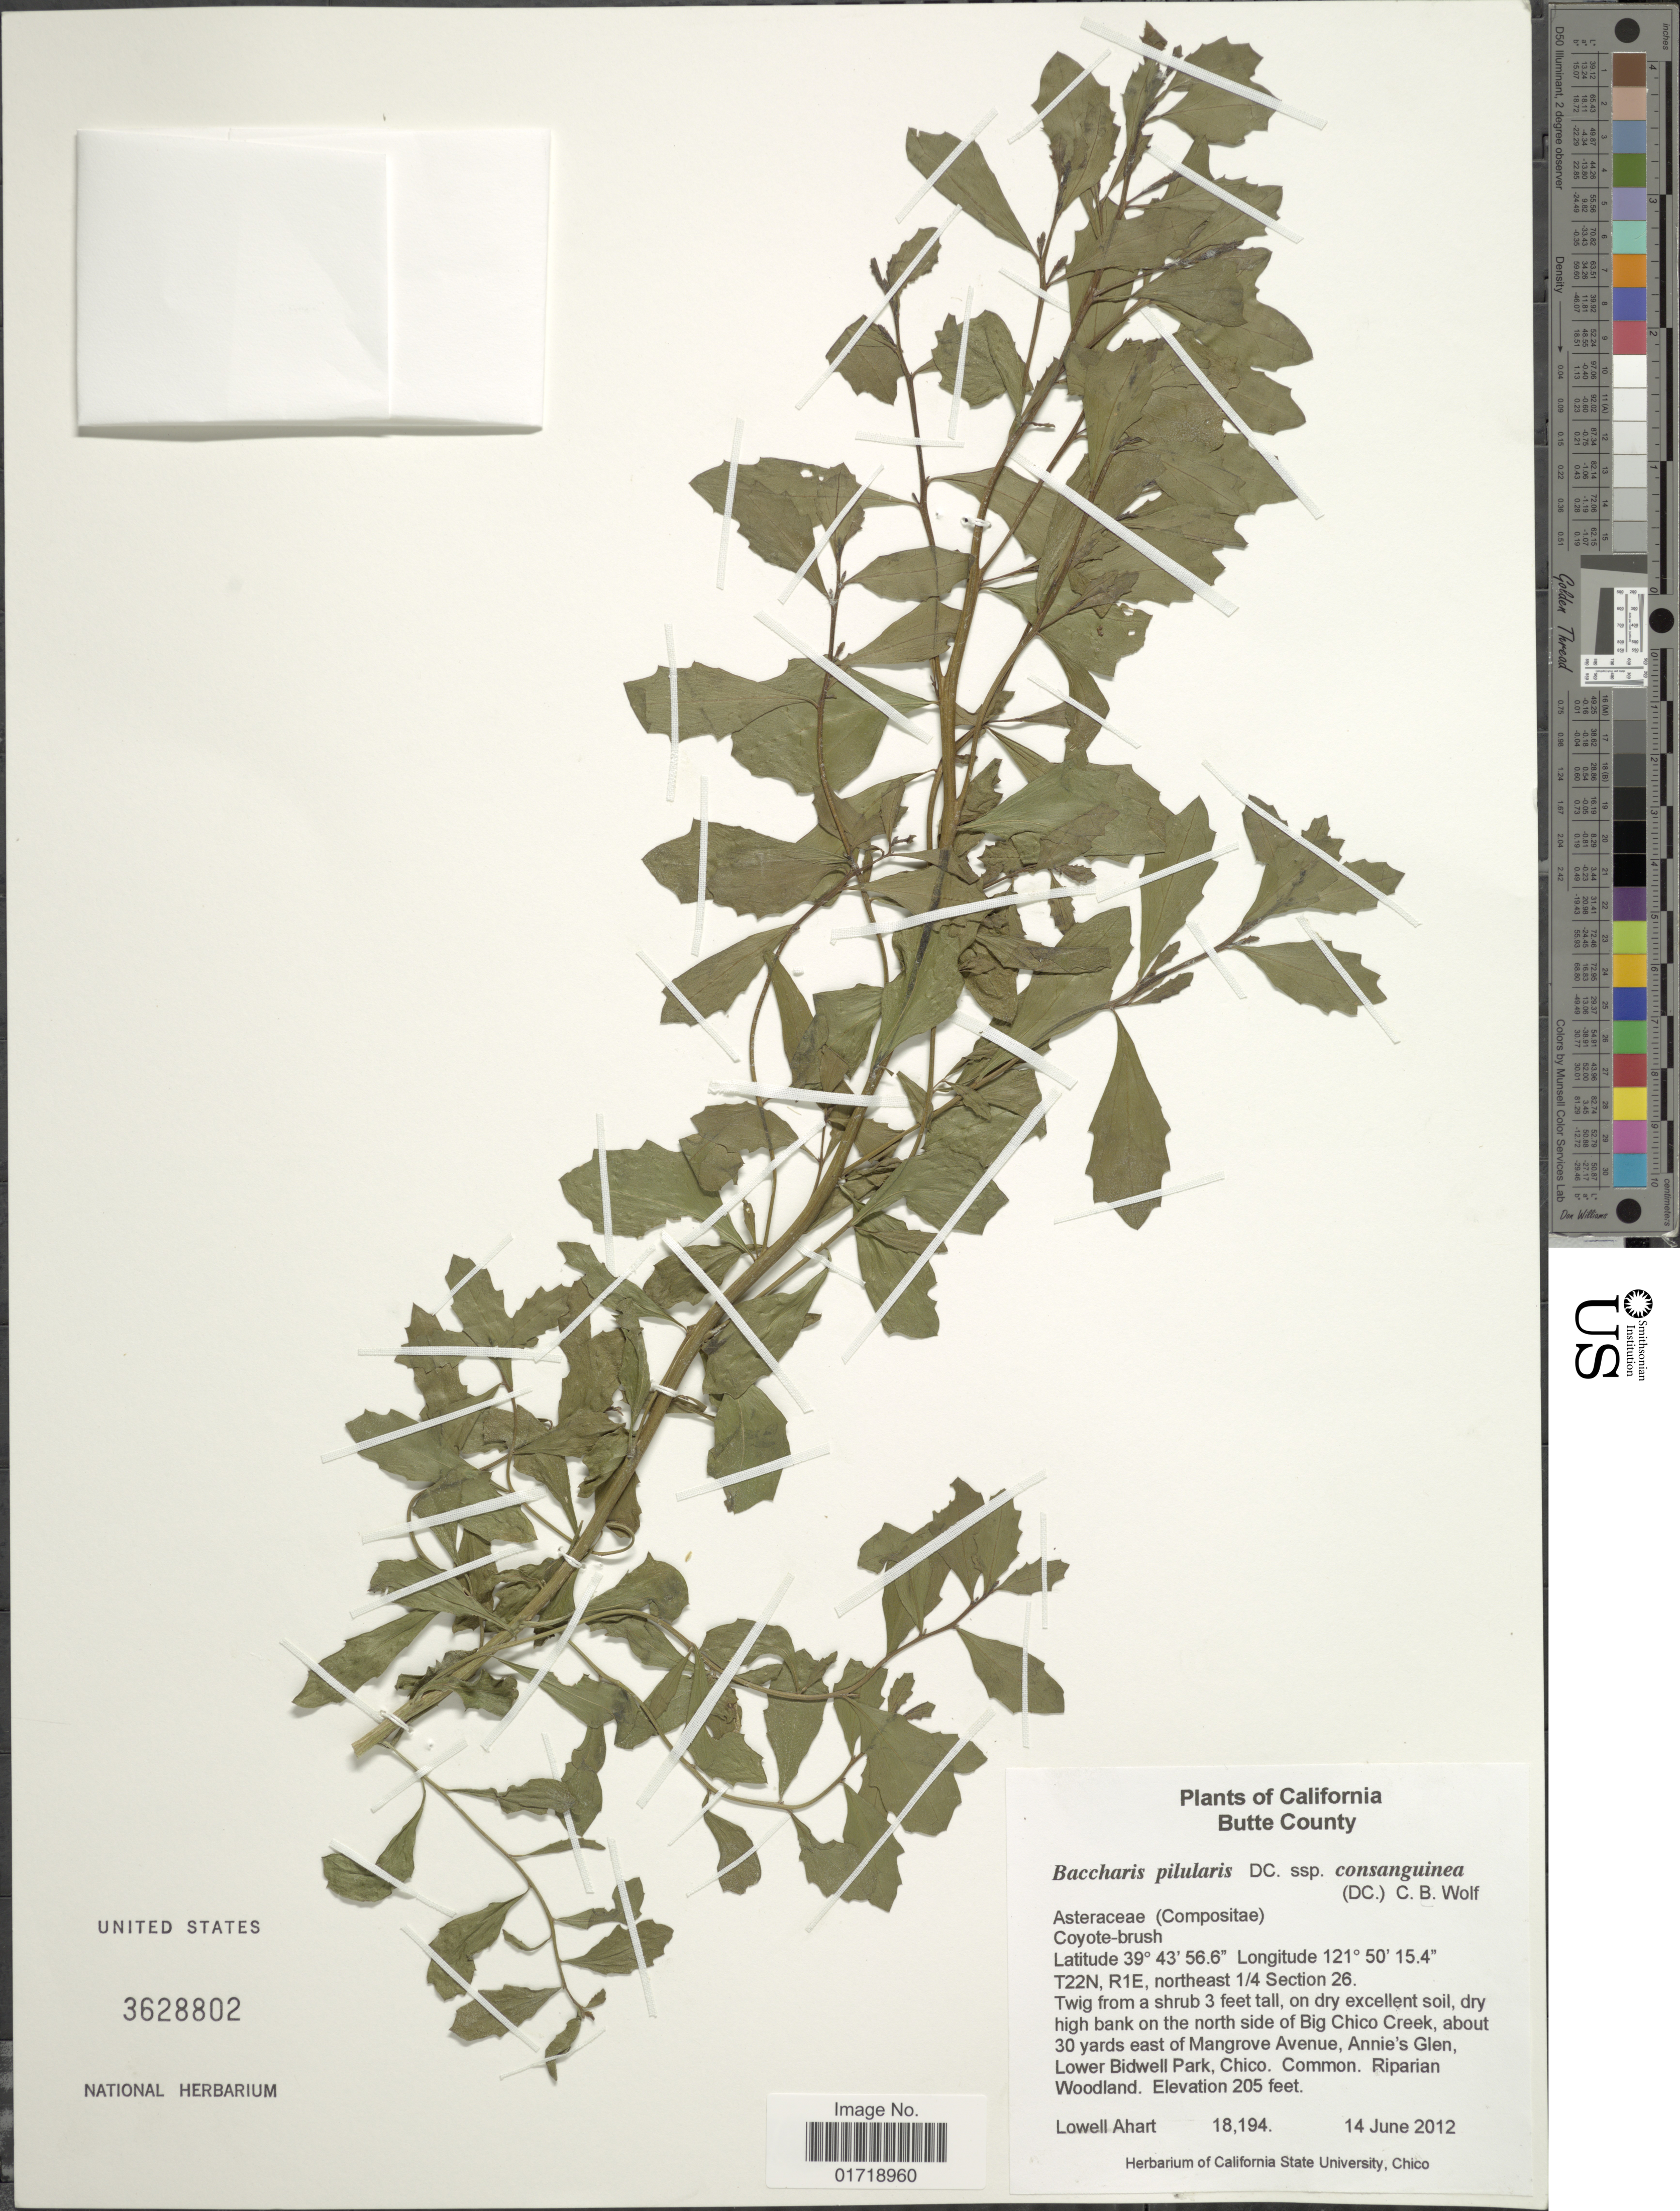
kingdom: Plantae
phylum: Tracheophyta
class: Magnoliopsida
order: Asterales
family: Asteraceae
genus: Baccharis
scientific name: Baccharis pilularis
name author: DC.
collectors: L. Ahart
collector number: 18194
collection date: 2012-06-14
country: United States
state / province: California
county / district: Butte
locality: Butte County, T22N, R1E, northeast 1/4 Section 26, Dry high bank on the north side of Big Chico Cree, about 30 yards east of Mangrove Avenue, Annie's Glen, Lower Bidwell Park, Chico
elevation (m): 62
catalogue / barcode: US 3628802